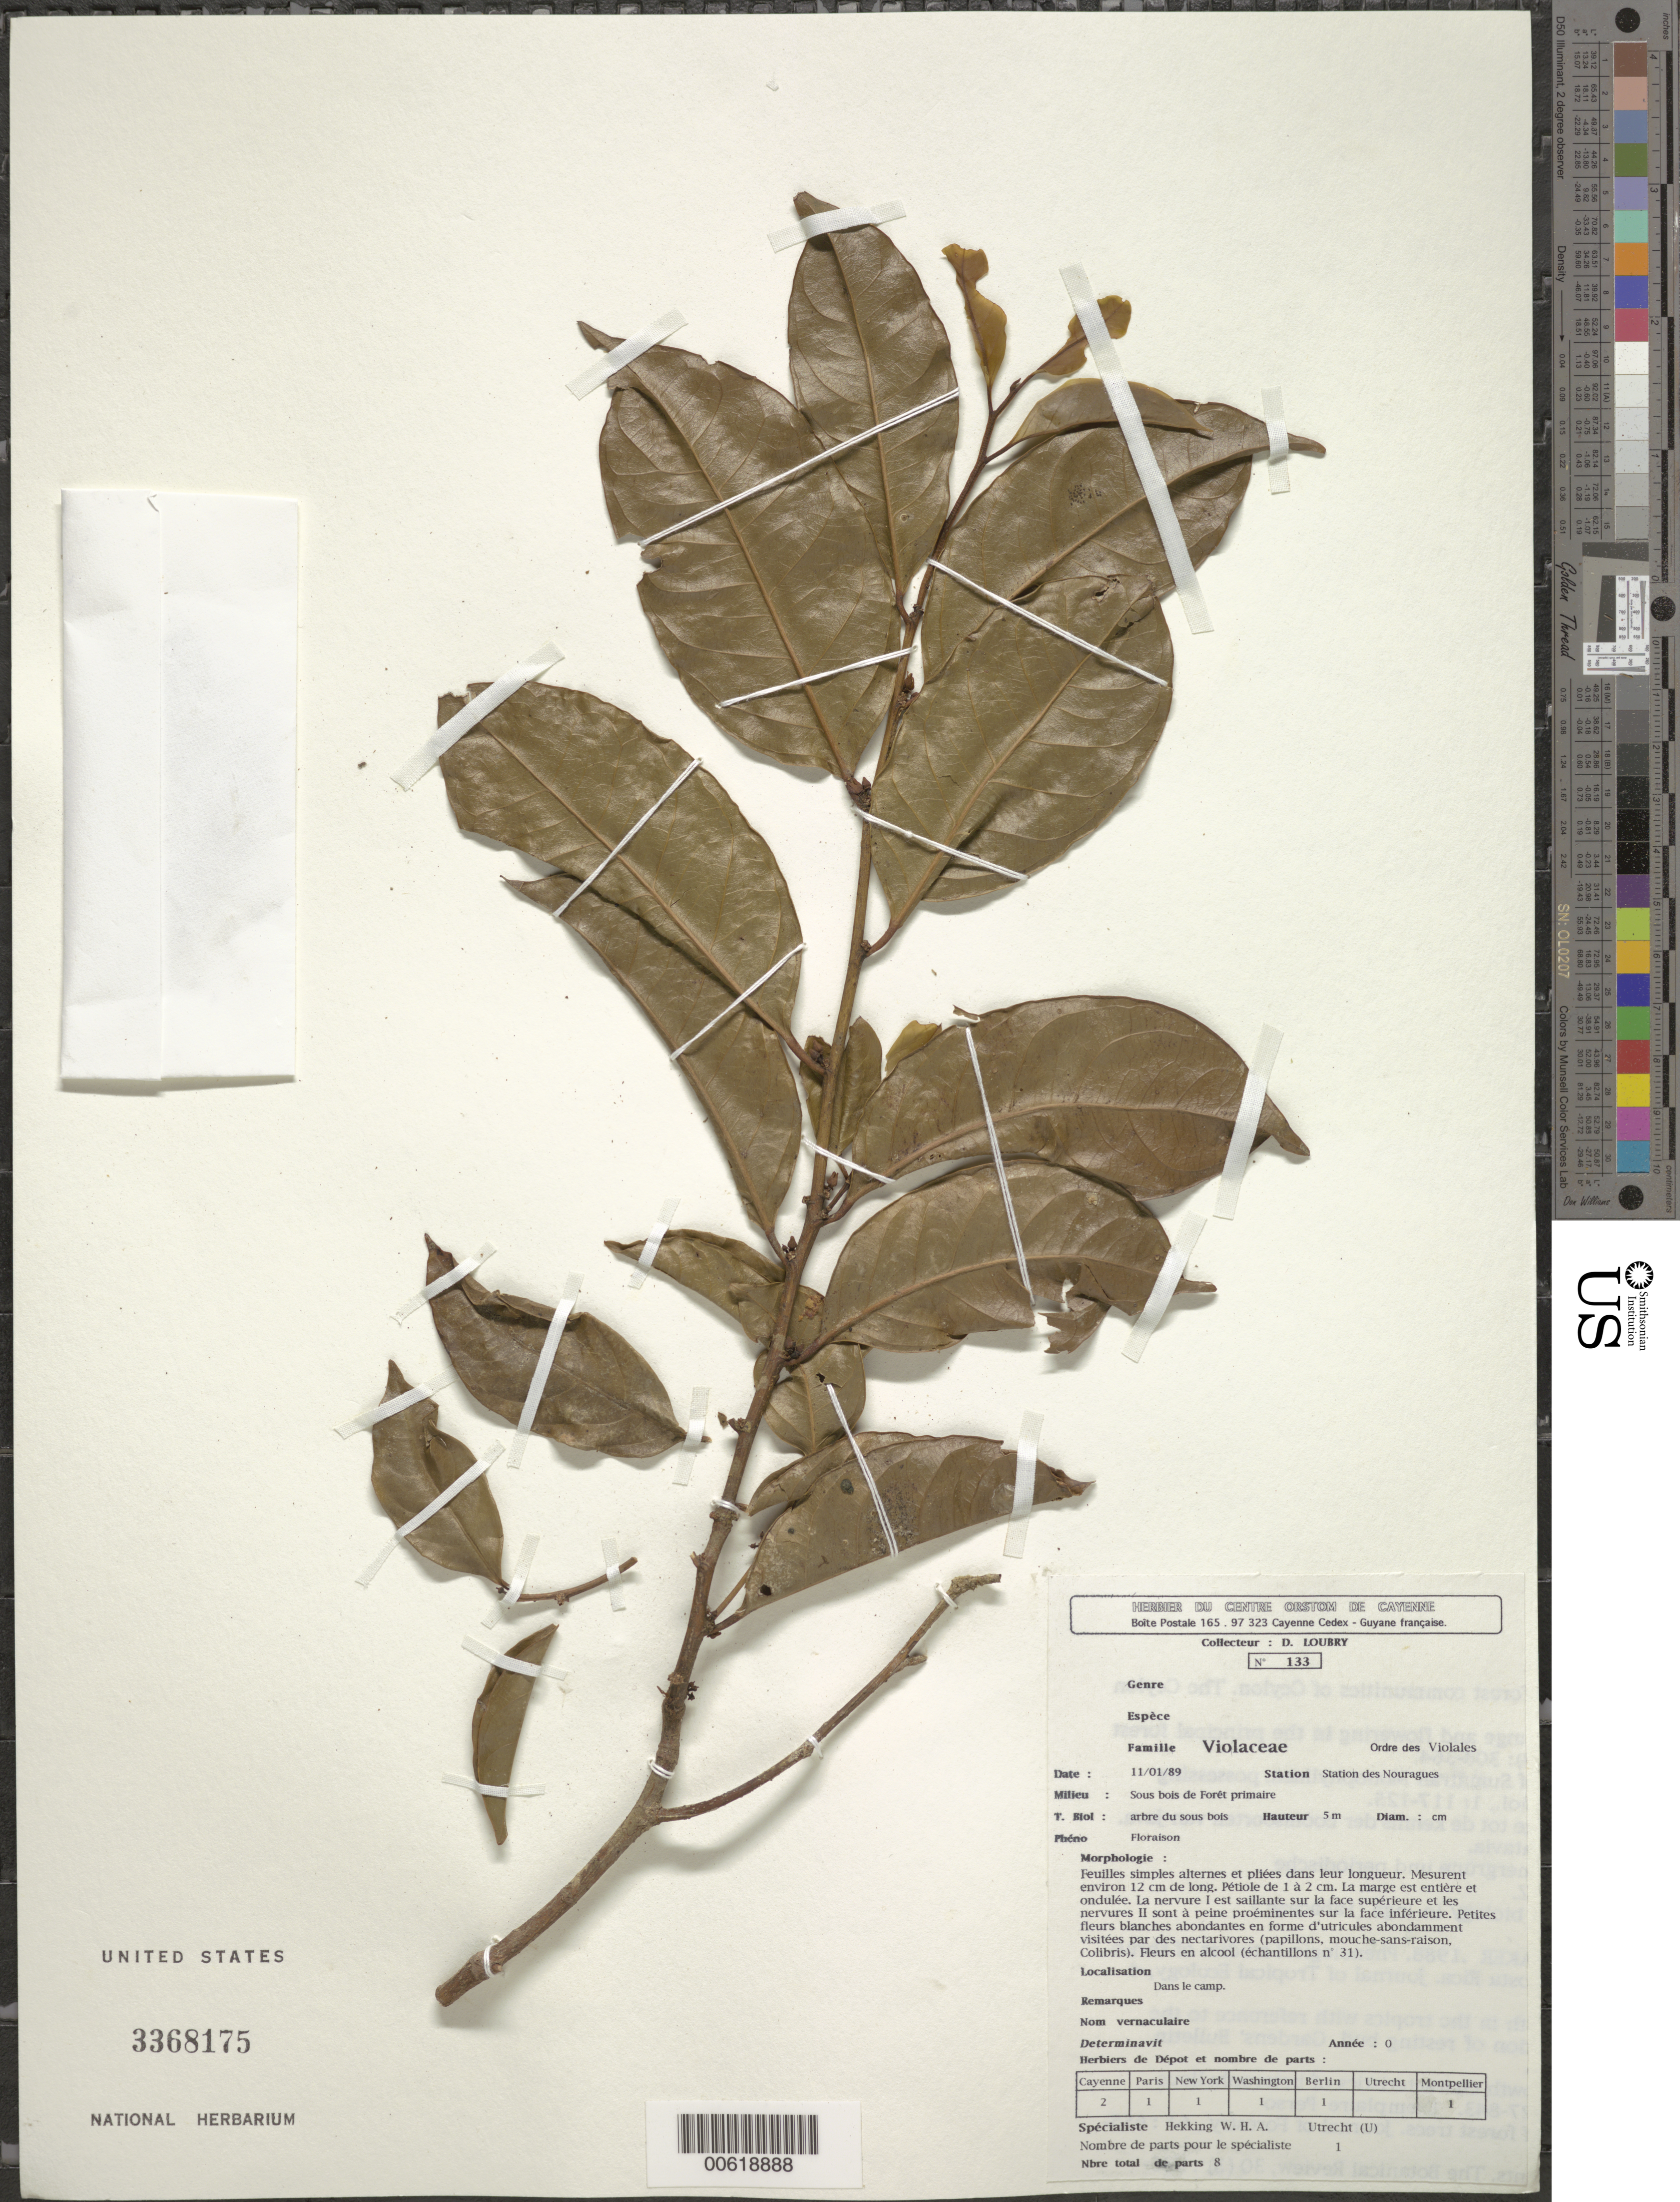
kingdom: Plantae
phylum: Tracheophyta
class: Magnoliopsida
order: Malpighiales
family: Violaceae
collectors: D. Loubry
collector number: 133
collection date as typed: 11-Jan-89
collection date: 1989-01-11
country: French Guiana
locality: Station des Nouragues, Bassin de l'Approuague, Arataye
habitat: Primary forest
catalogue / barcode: US 3368175